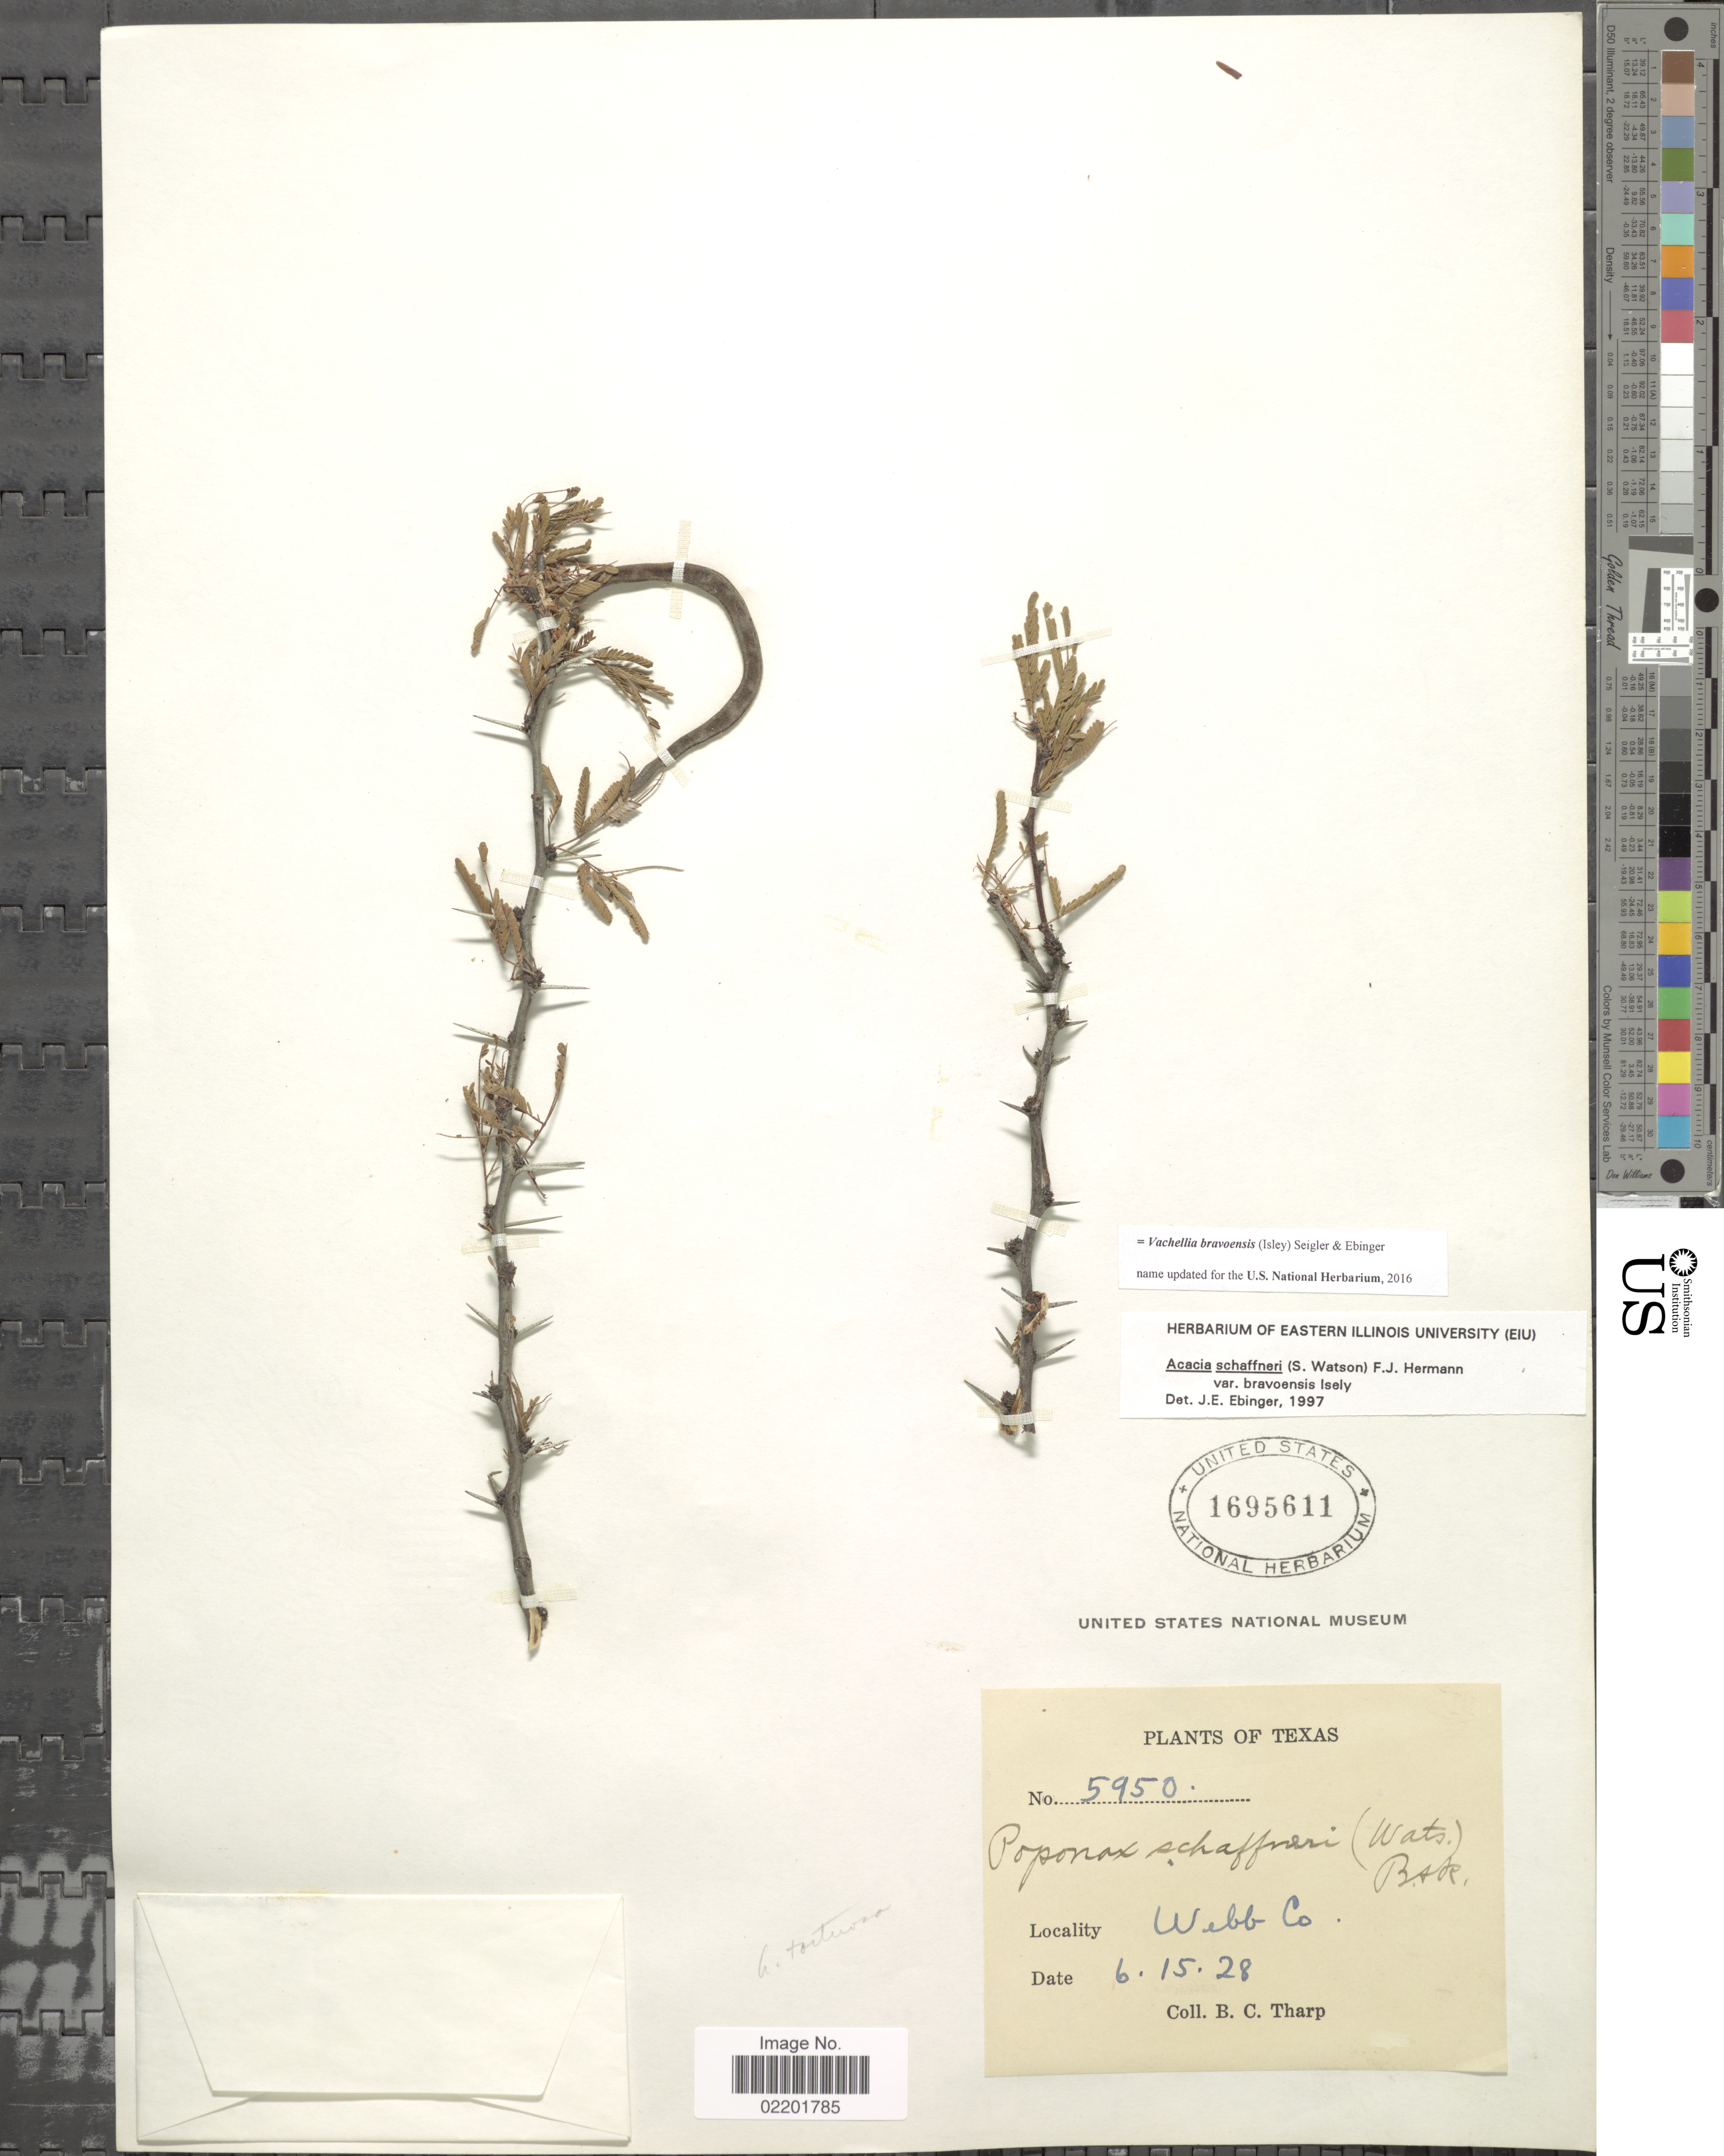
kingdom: Plantae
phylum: Tracheophyta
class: Magnoliopsida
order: Fabales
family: Fabaceae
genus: Vachellia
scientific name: Vachellia bravoensis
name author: (Isely) Seigler & Ebinger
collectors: B. C. Tharp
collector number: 5950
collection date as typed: Transcribed d/m/y: 15/6/28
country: United States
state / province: Texas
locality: Webb Co.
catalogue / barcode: US 1695611